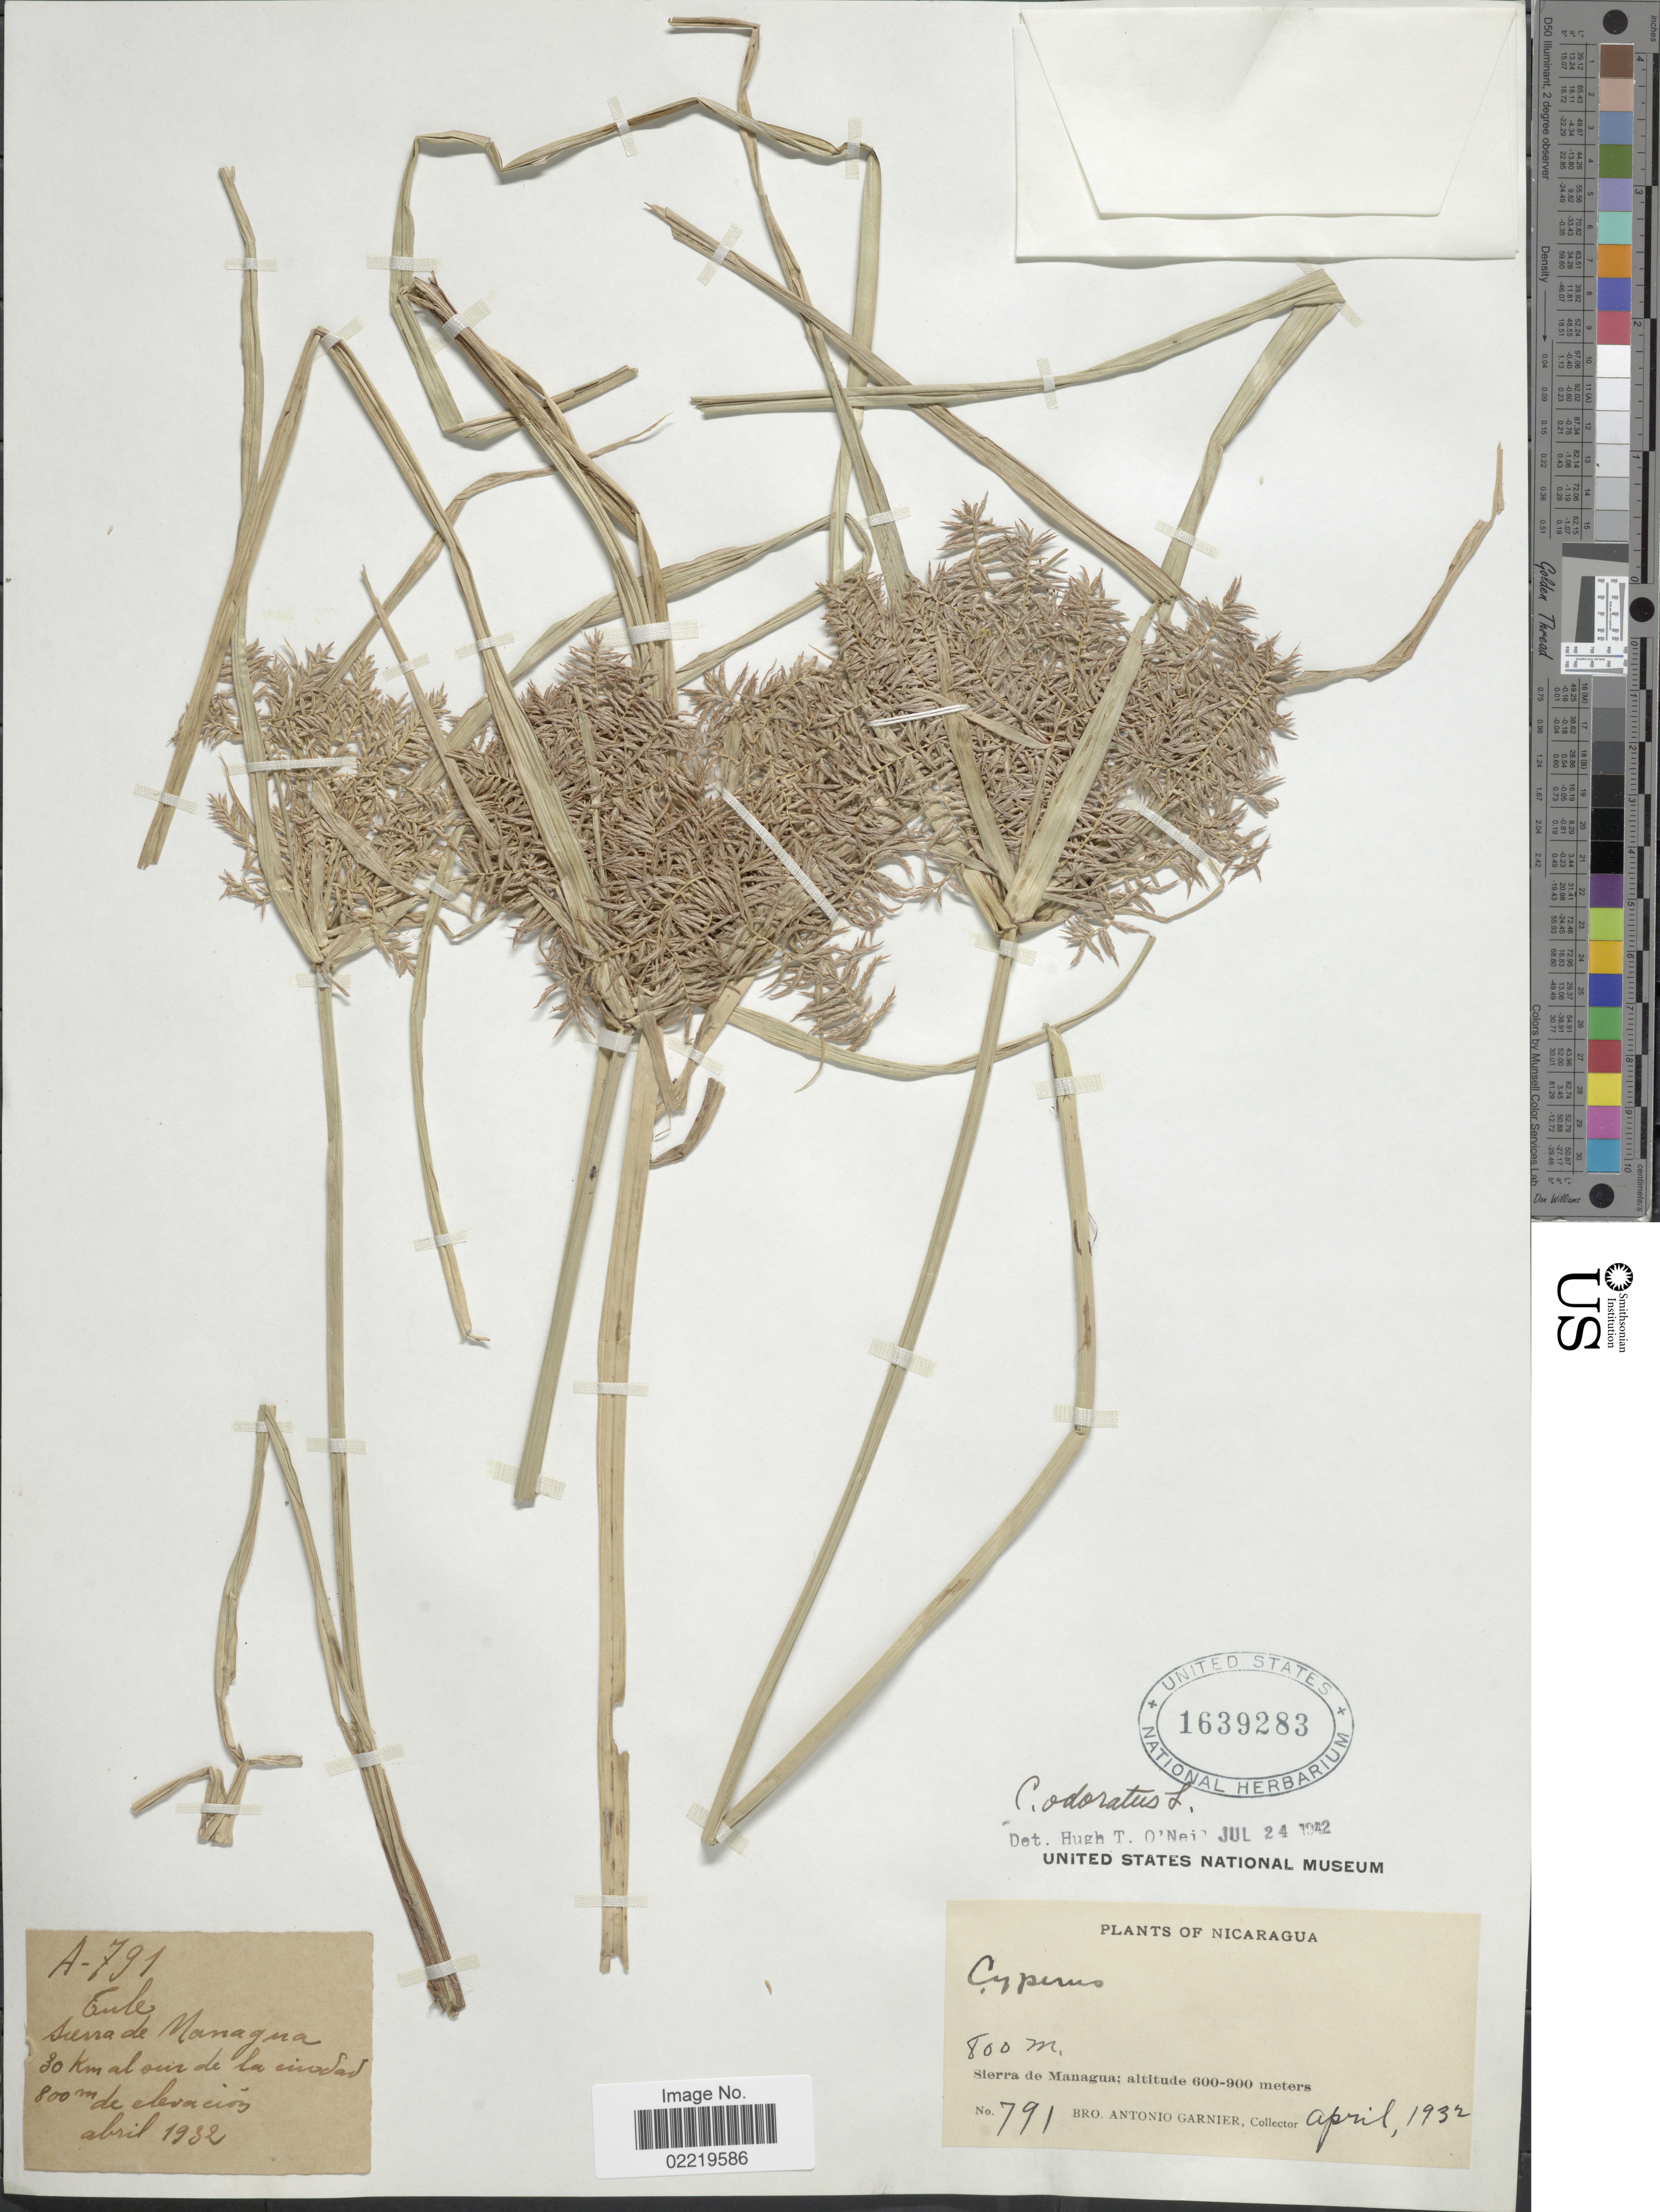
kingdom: Plantae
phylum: Tracheophyta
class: Liliopsida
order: Poales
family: Cyperaceae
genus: Cyperus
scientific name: Cyperus odoratus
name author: L.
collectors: Bro. A. Garnier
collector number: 791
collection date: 1932-04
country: Nicaragua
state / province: Managua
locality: Sierra de Managua, 30 km al sur de la ciudad.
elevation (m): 800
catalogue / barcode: US 1639283